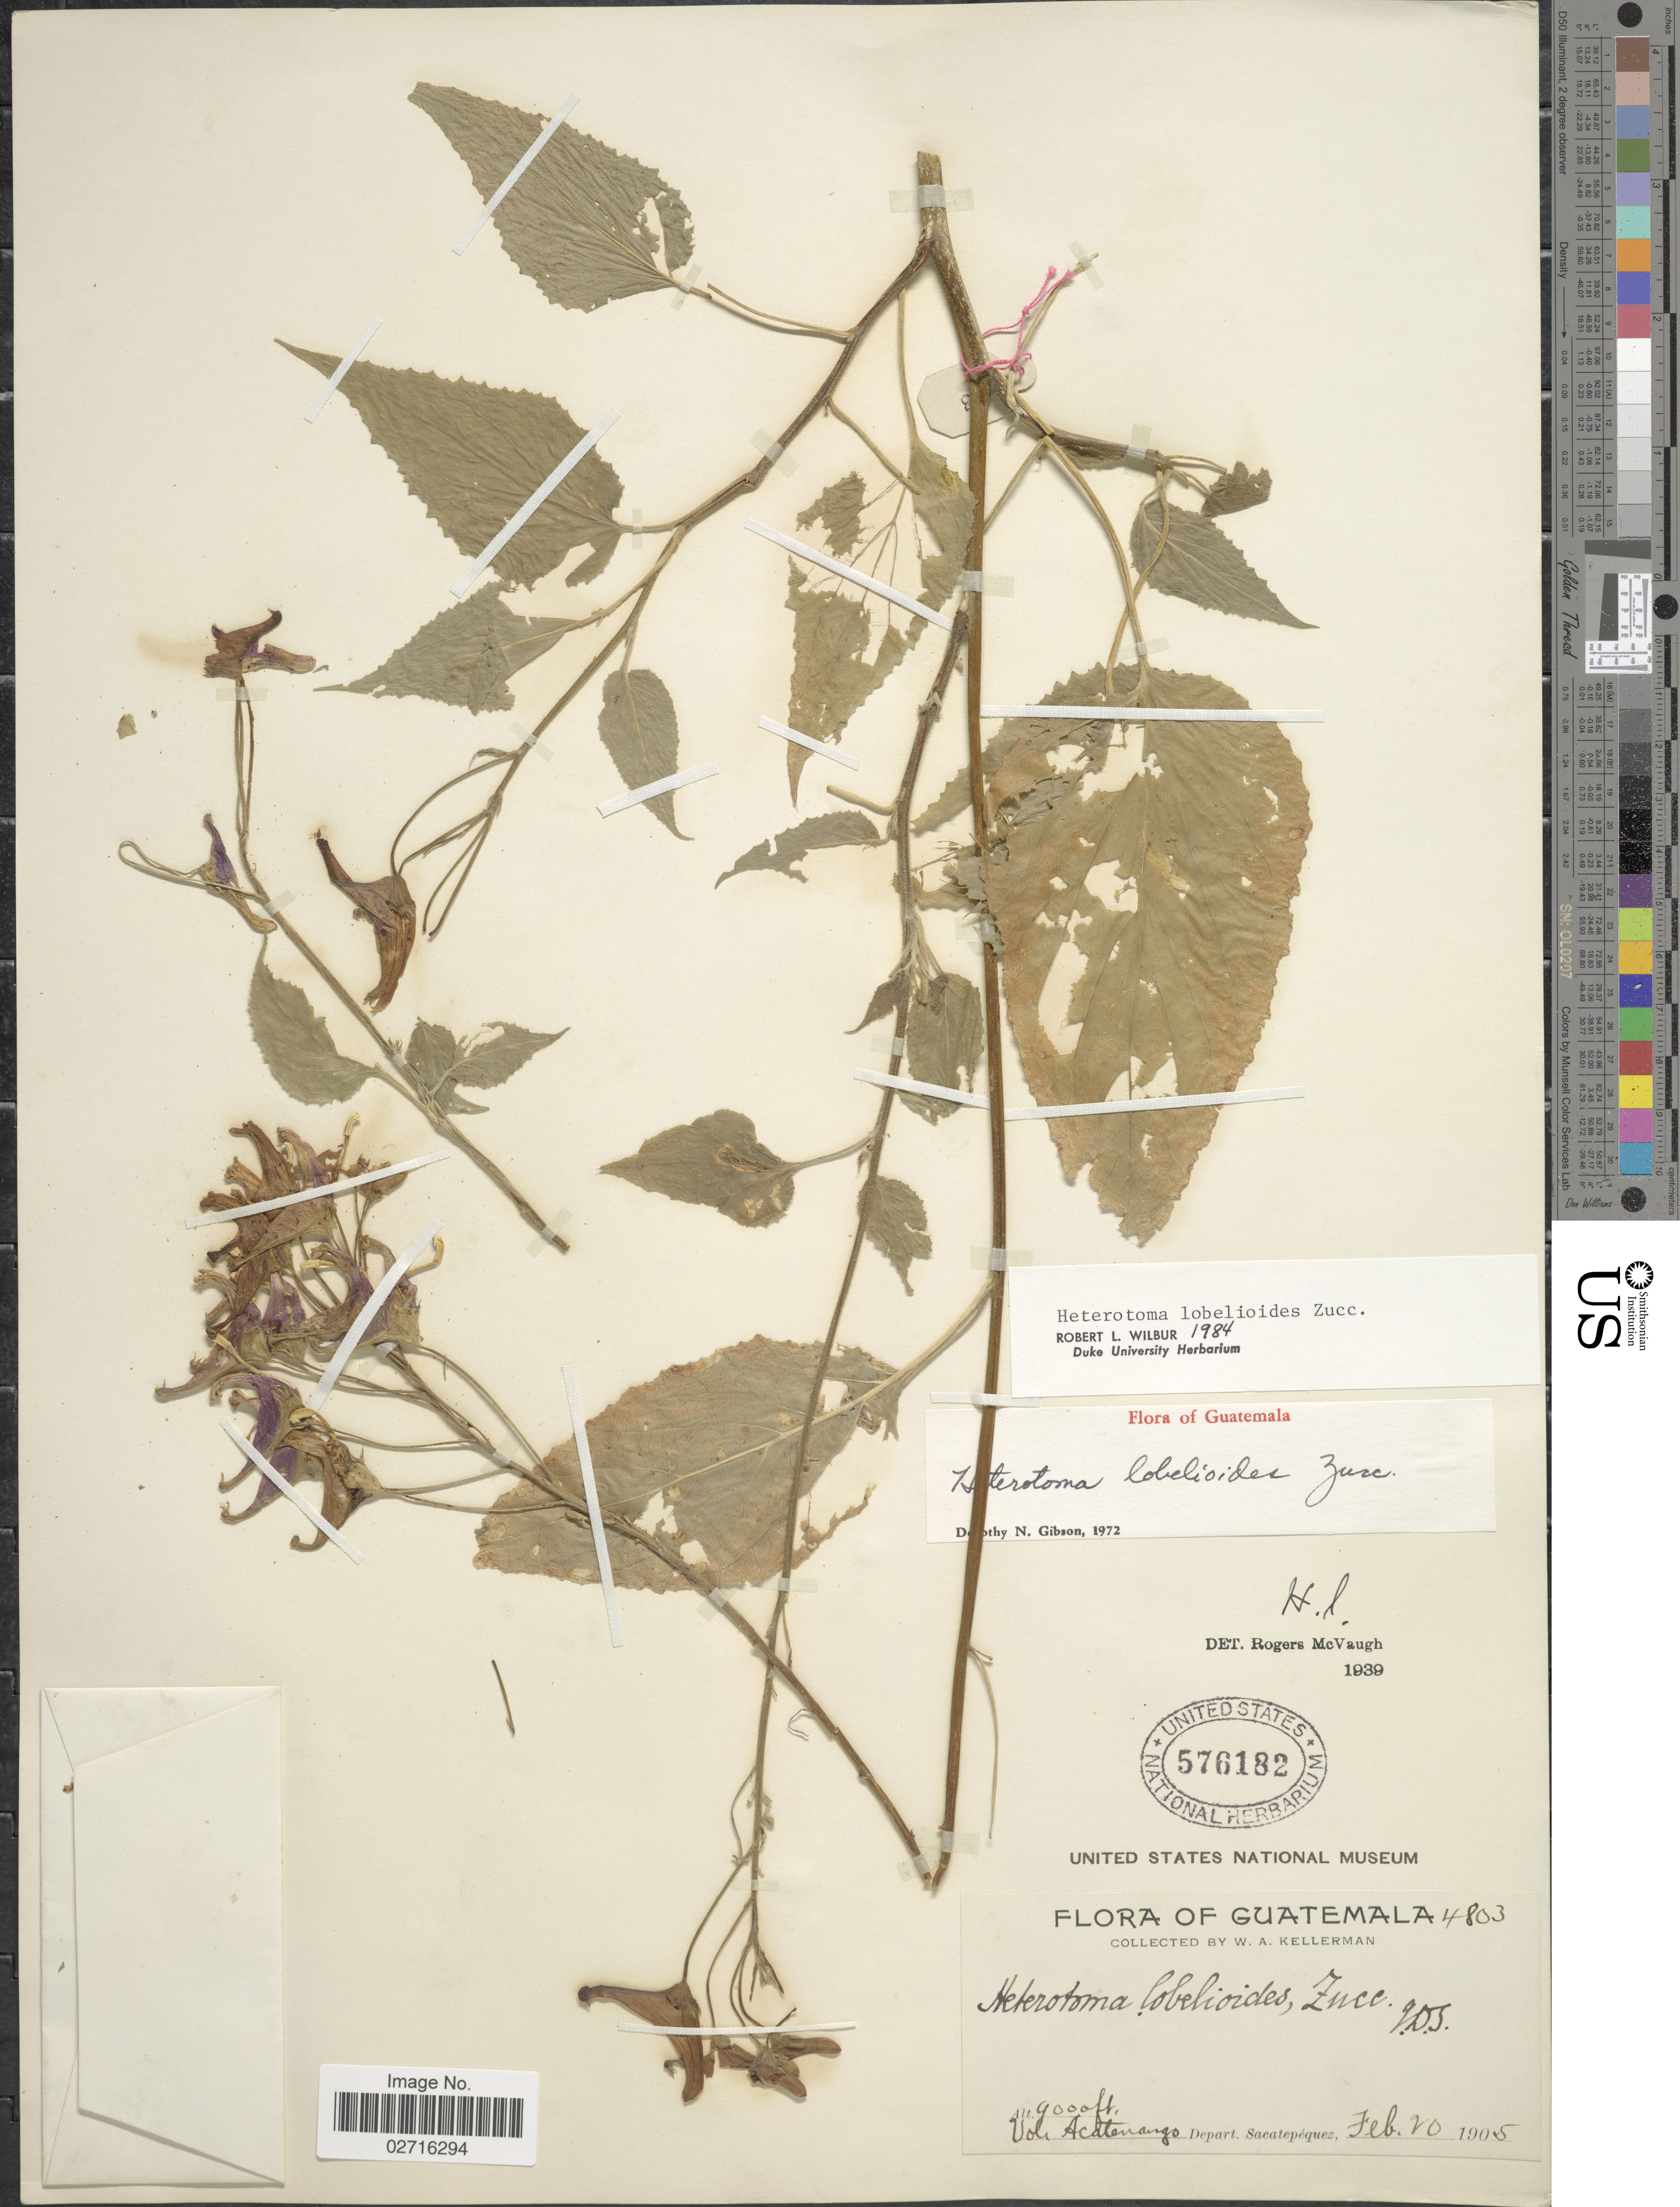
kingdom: Plantae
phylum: Tracheophyta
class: Magnoliopsida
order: Asterales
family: Campanulaceae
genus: Heterotoma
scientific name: Heterotoma lobelioides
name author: Zucc.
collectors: W. Kellerman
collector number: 4803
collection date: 1905-02-20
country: Guatemala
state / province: Sacatepéquez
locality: Volc. Acatenango, Depart Sacatepéquez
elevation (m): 2743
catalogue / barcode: US 576182